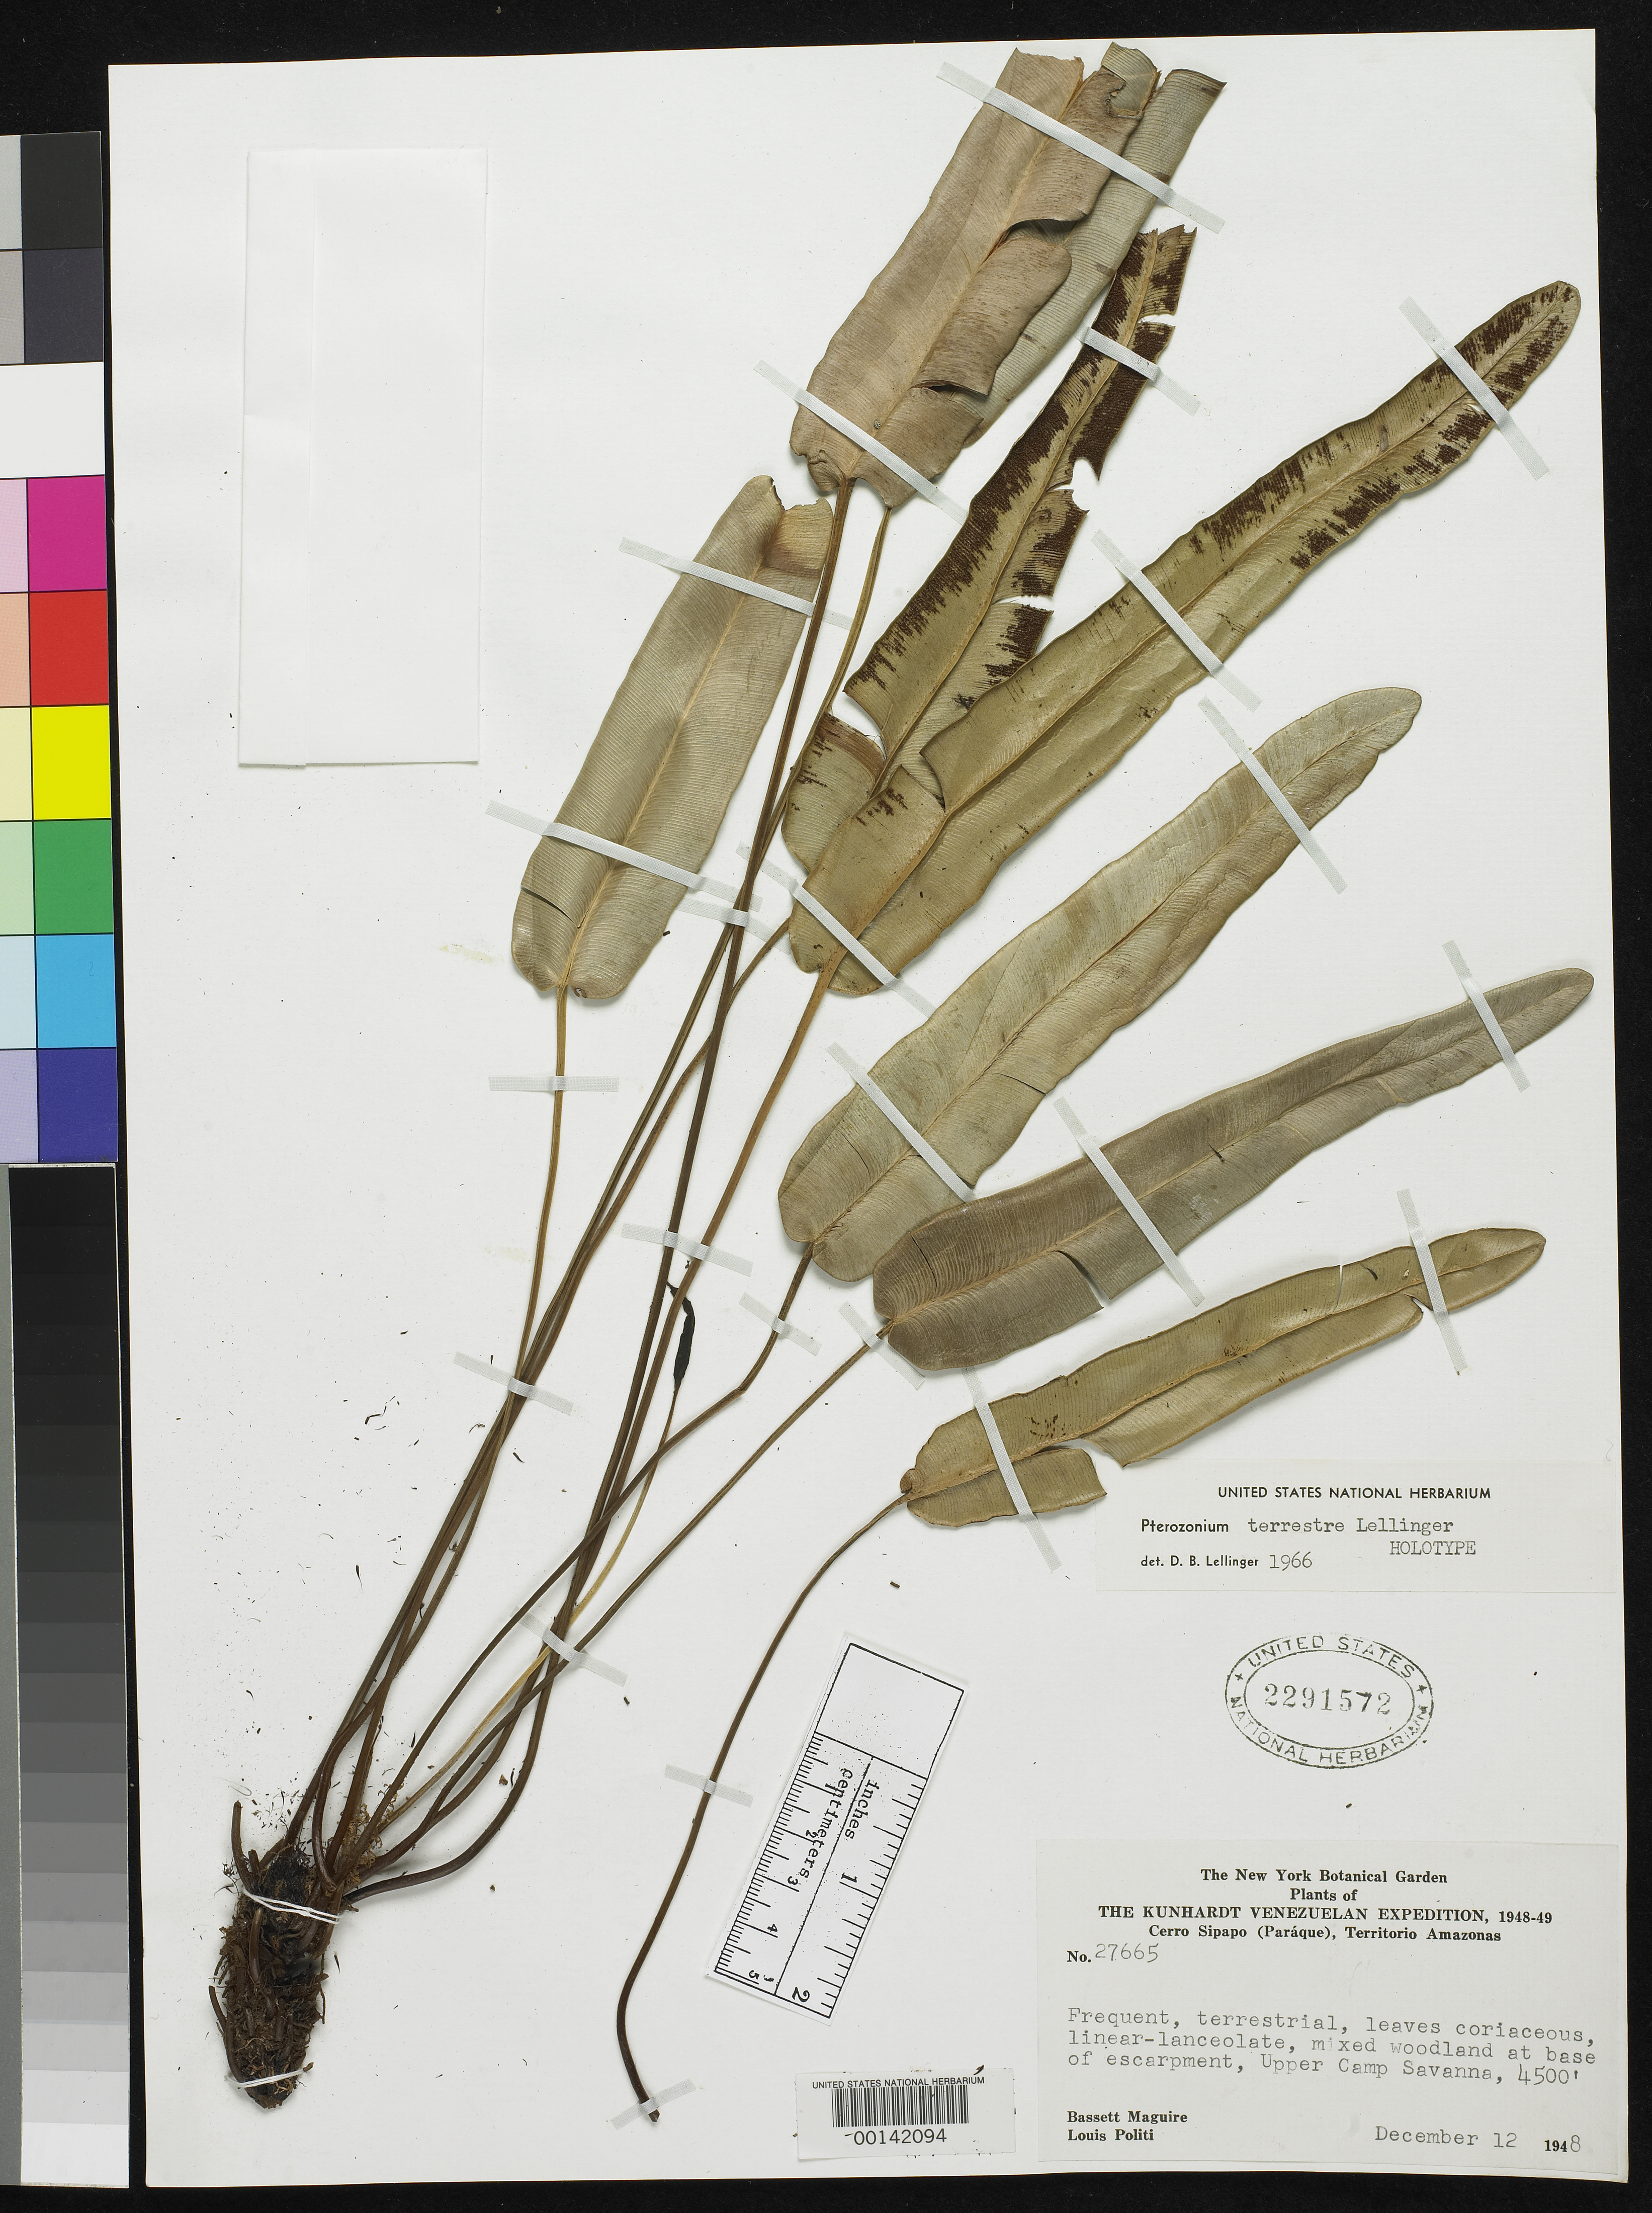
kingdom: Plantae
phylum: Tracheophyta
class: Polypodiopsida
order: Polypodiales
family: Pteridaceae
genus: Pterozonium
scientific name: Pterozonium terrestre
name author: Lellinger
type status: Holotype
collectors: B. Maguire & L. Politi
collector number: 27665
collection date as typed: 12 Dec 1948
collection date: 1948-12-12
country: Venezuela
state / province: Amazonas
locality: Cerro Sipapo (Paraque).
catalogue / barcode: US 2291572